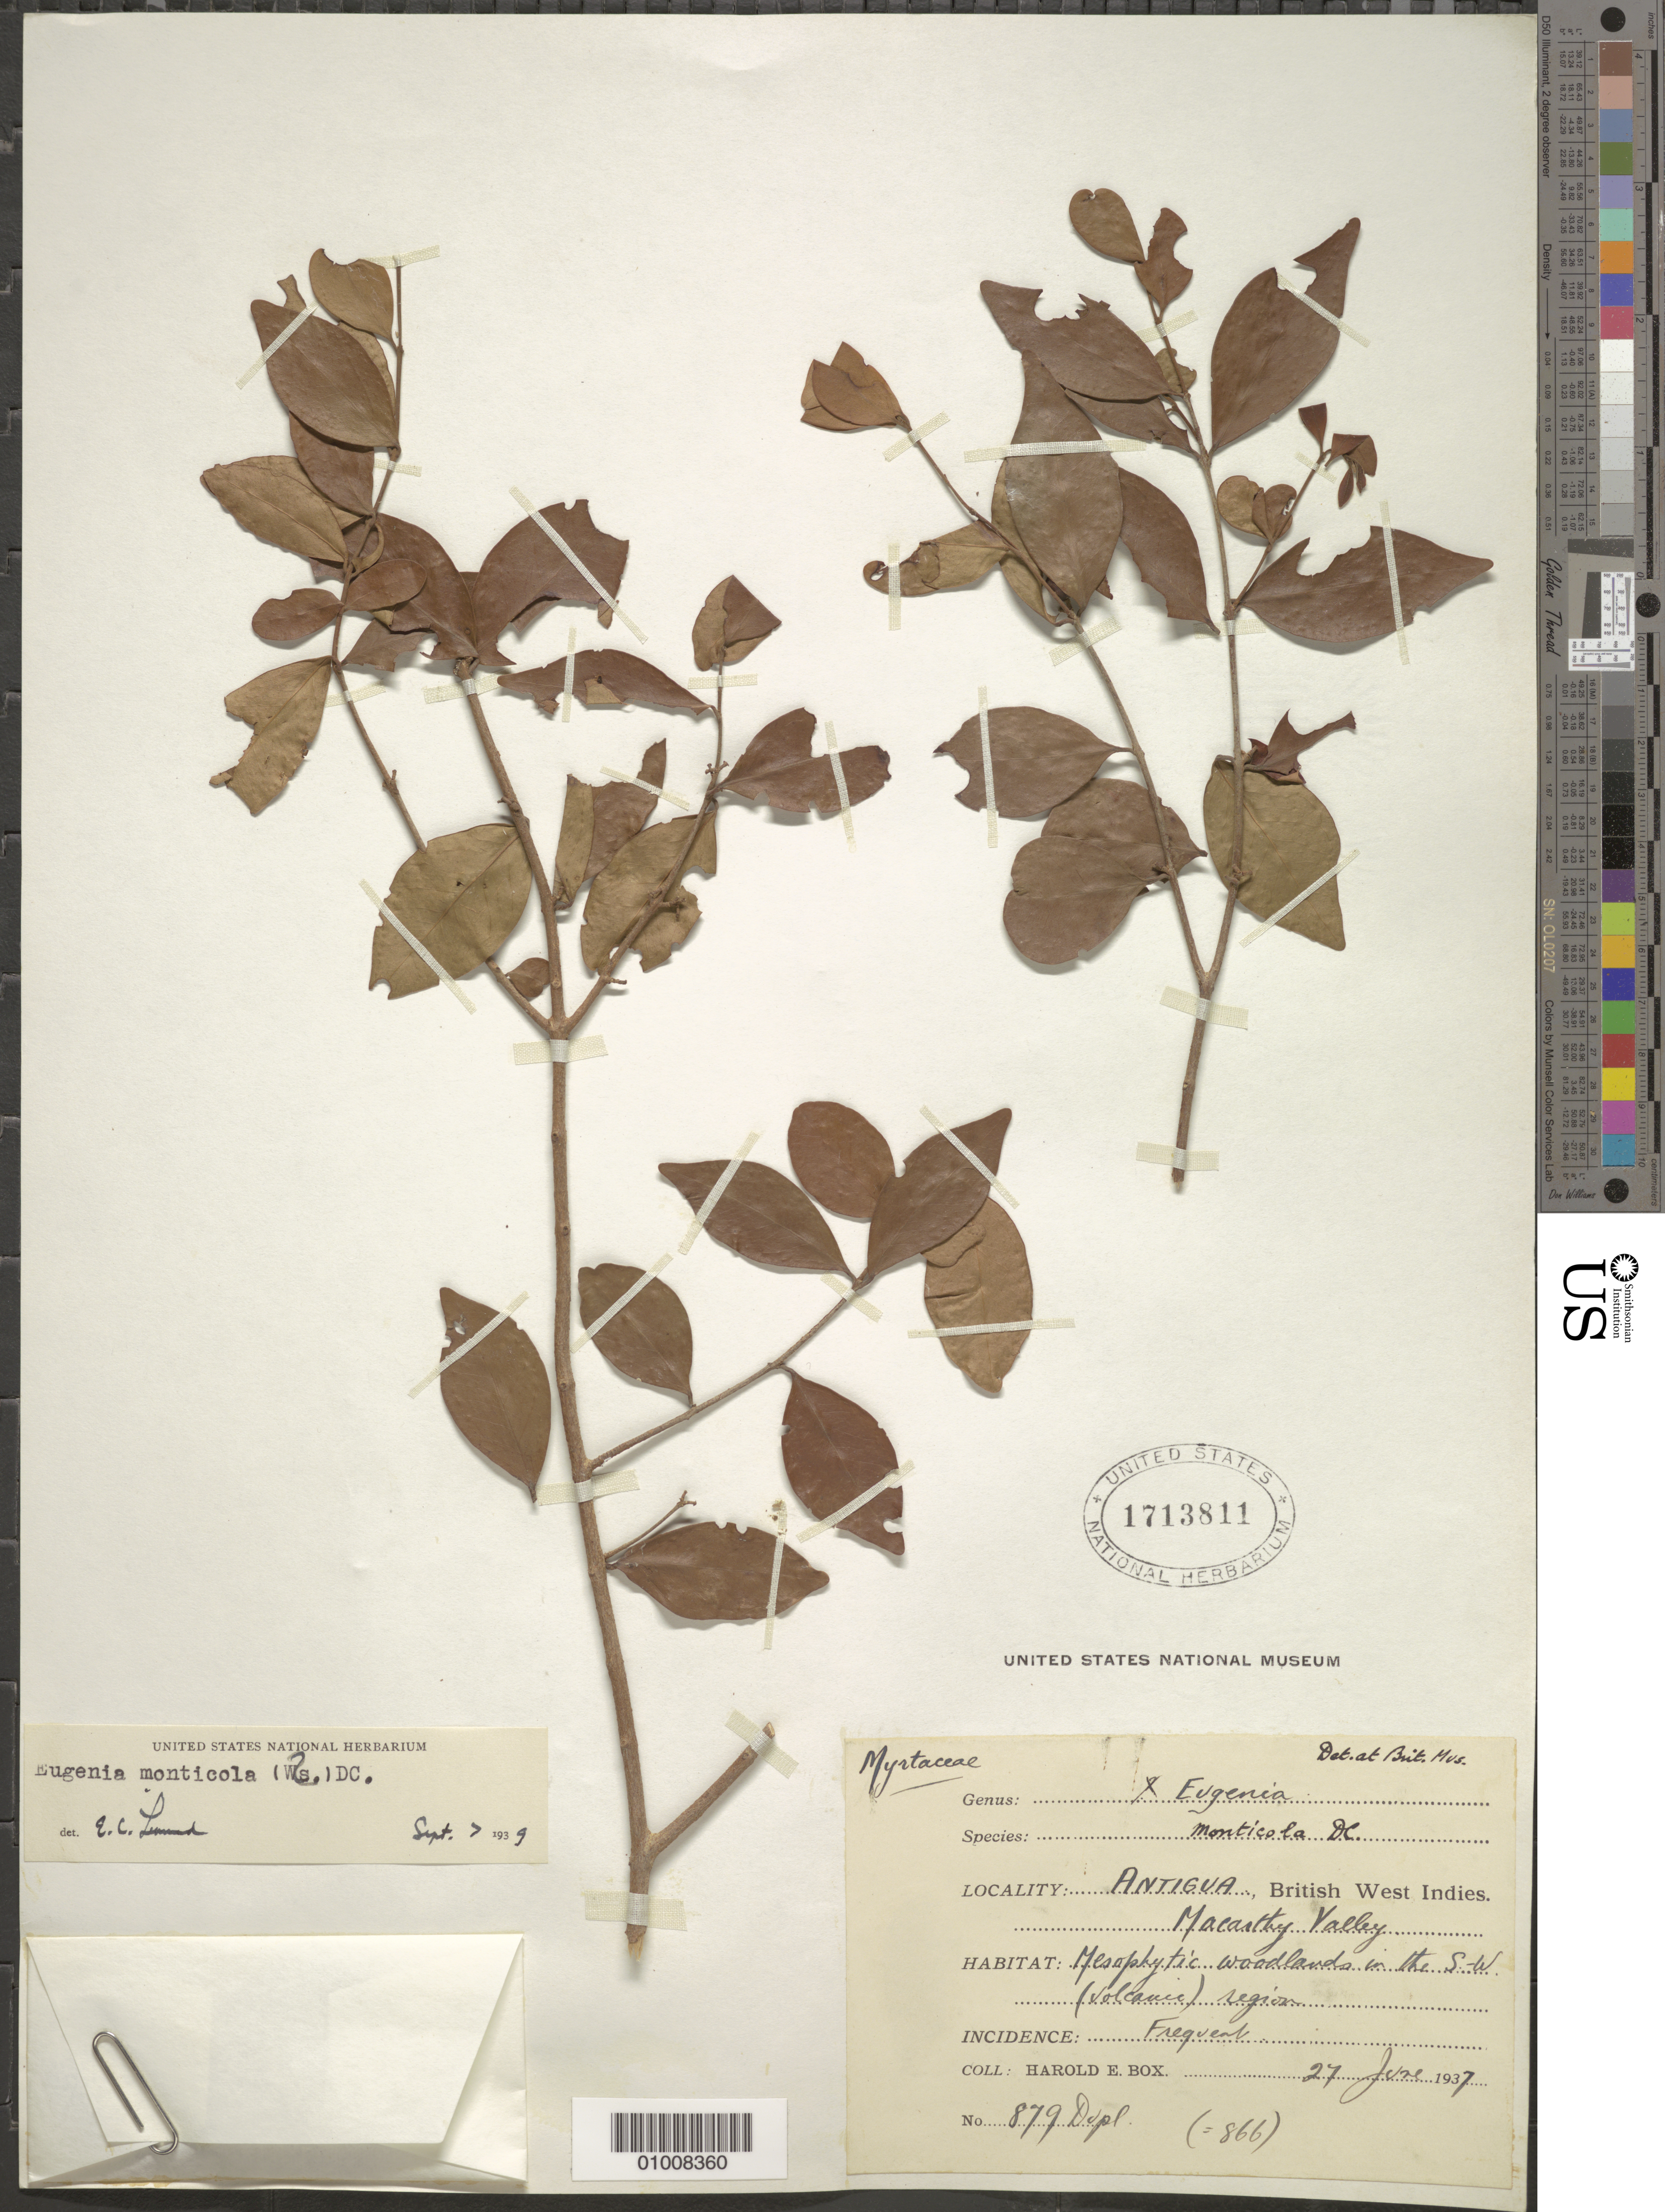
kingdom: Plantae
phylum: Tracheophyta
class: Magnoliopsida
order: Myrtales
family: Myrtaceae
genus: Eugenia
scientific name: Eugenia monticola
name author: (Sw.) DC.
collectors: H. E. Box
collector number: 879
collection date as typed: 27 Jun 1937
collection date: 1937-06-27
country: Antigua and Barbuda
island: Antigua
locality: Macarthy Valley; S.W. (volcanic) region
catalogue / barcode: US 1713811